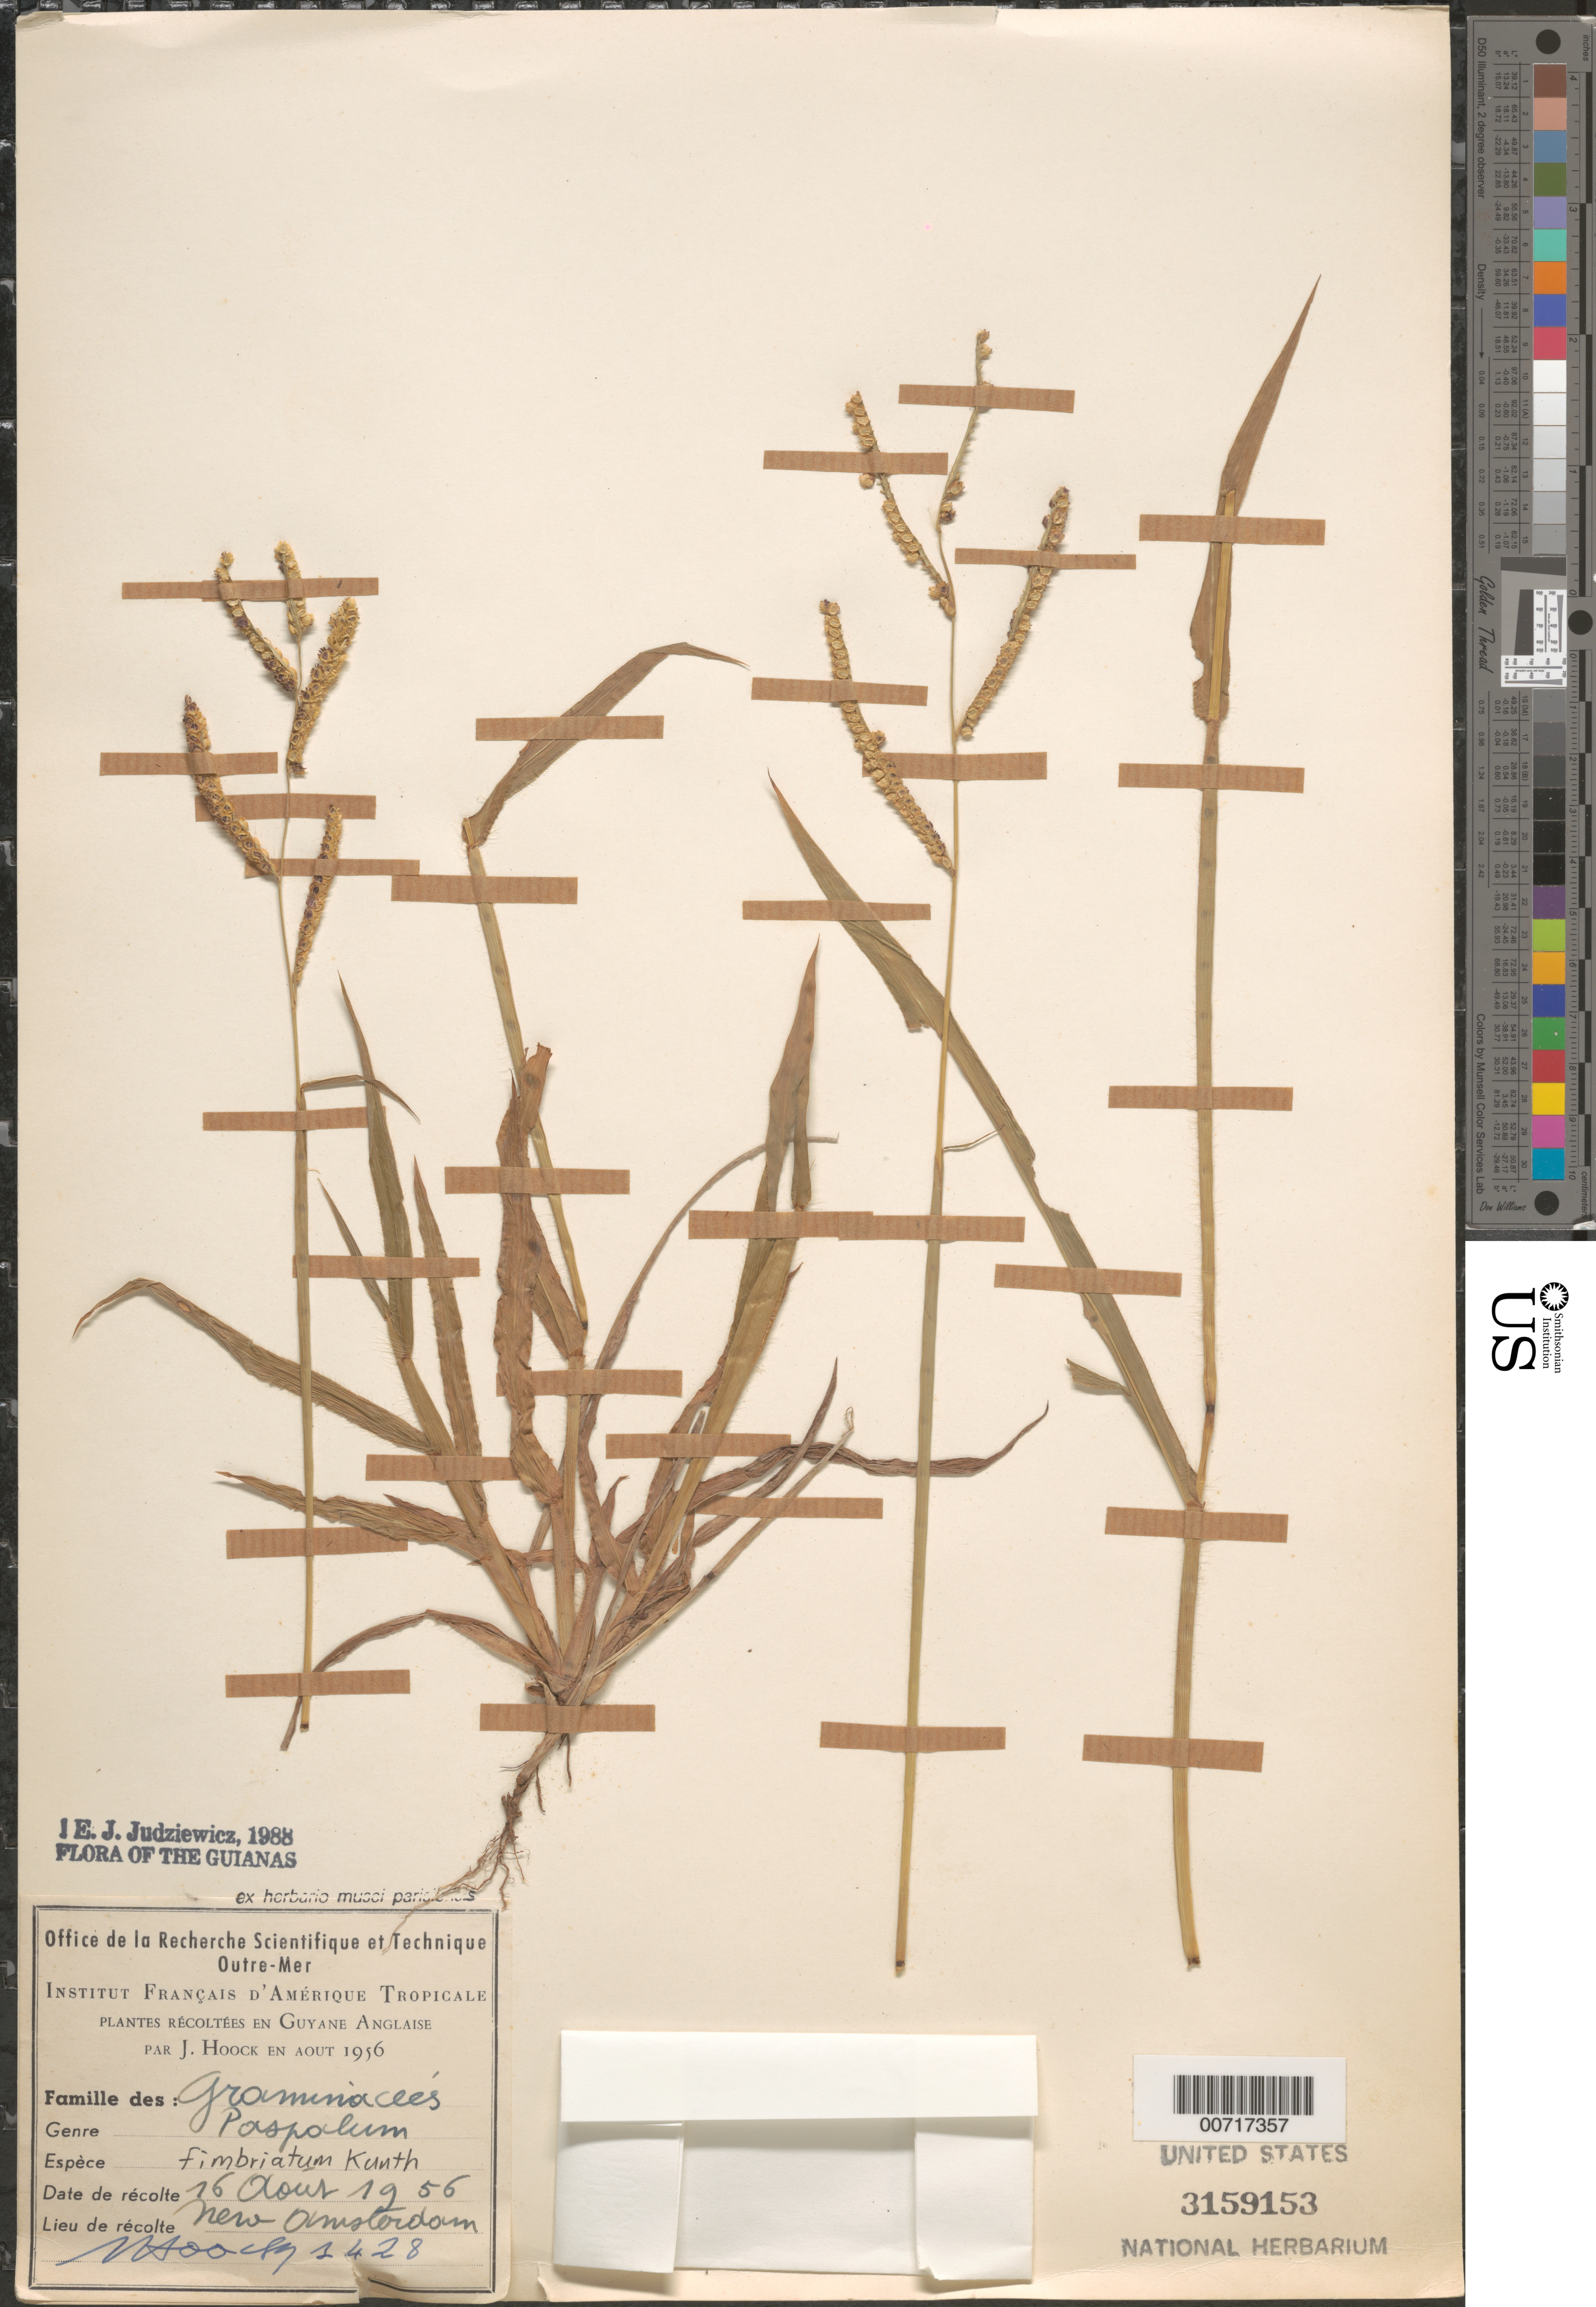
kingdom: Plantae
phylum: Tracheophyta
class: Liliopsida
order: Poales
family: Poaceae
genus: Paspalum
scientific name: Paspalum fimbriatum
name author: Kunth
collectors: J. Hoock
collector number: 1428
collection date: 1956-08-16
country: French Guiana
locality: Guianas. Guyane Anglaise. New Amsterdam.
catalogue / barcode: US 3159153